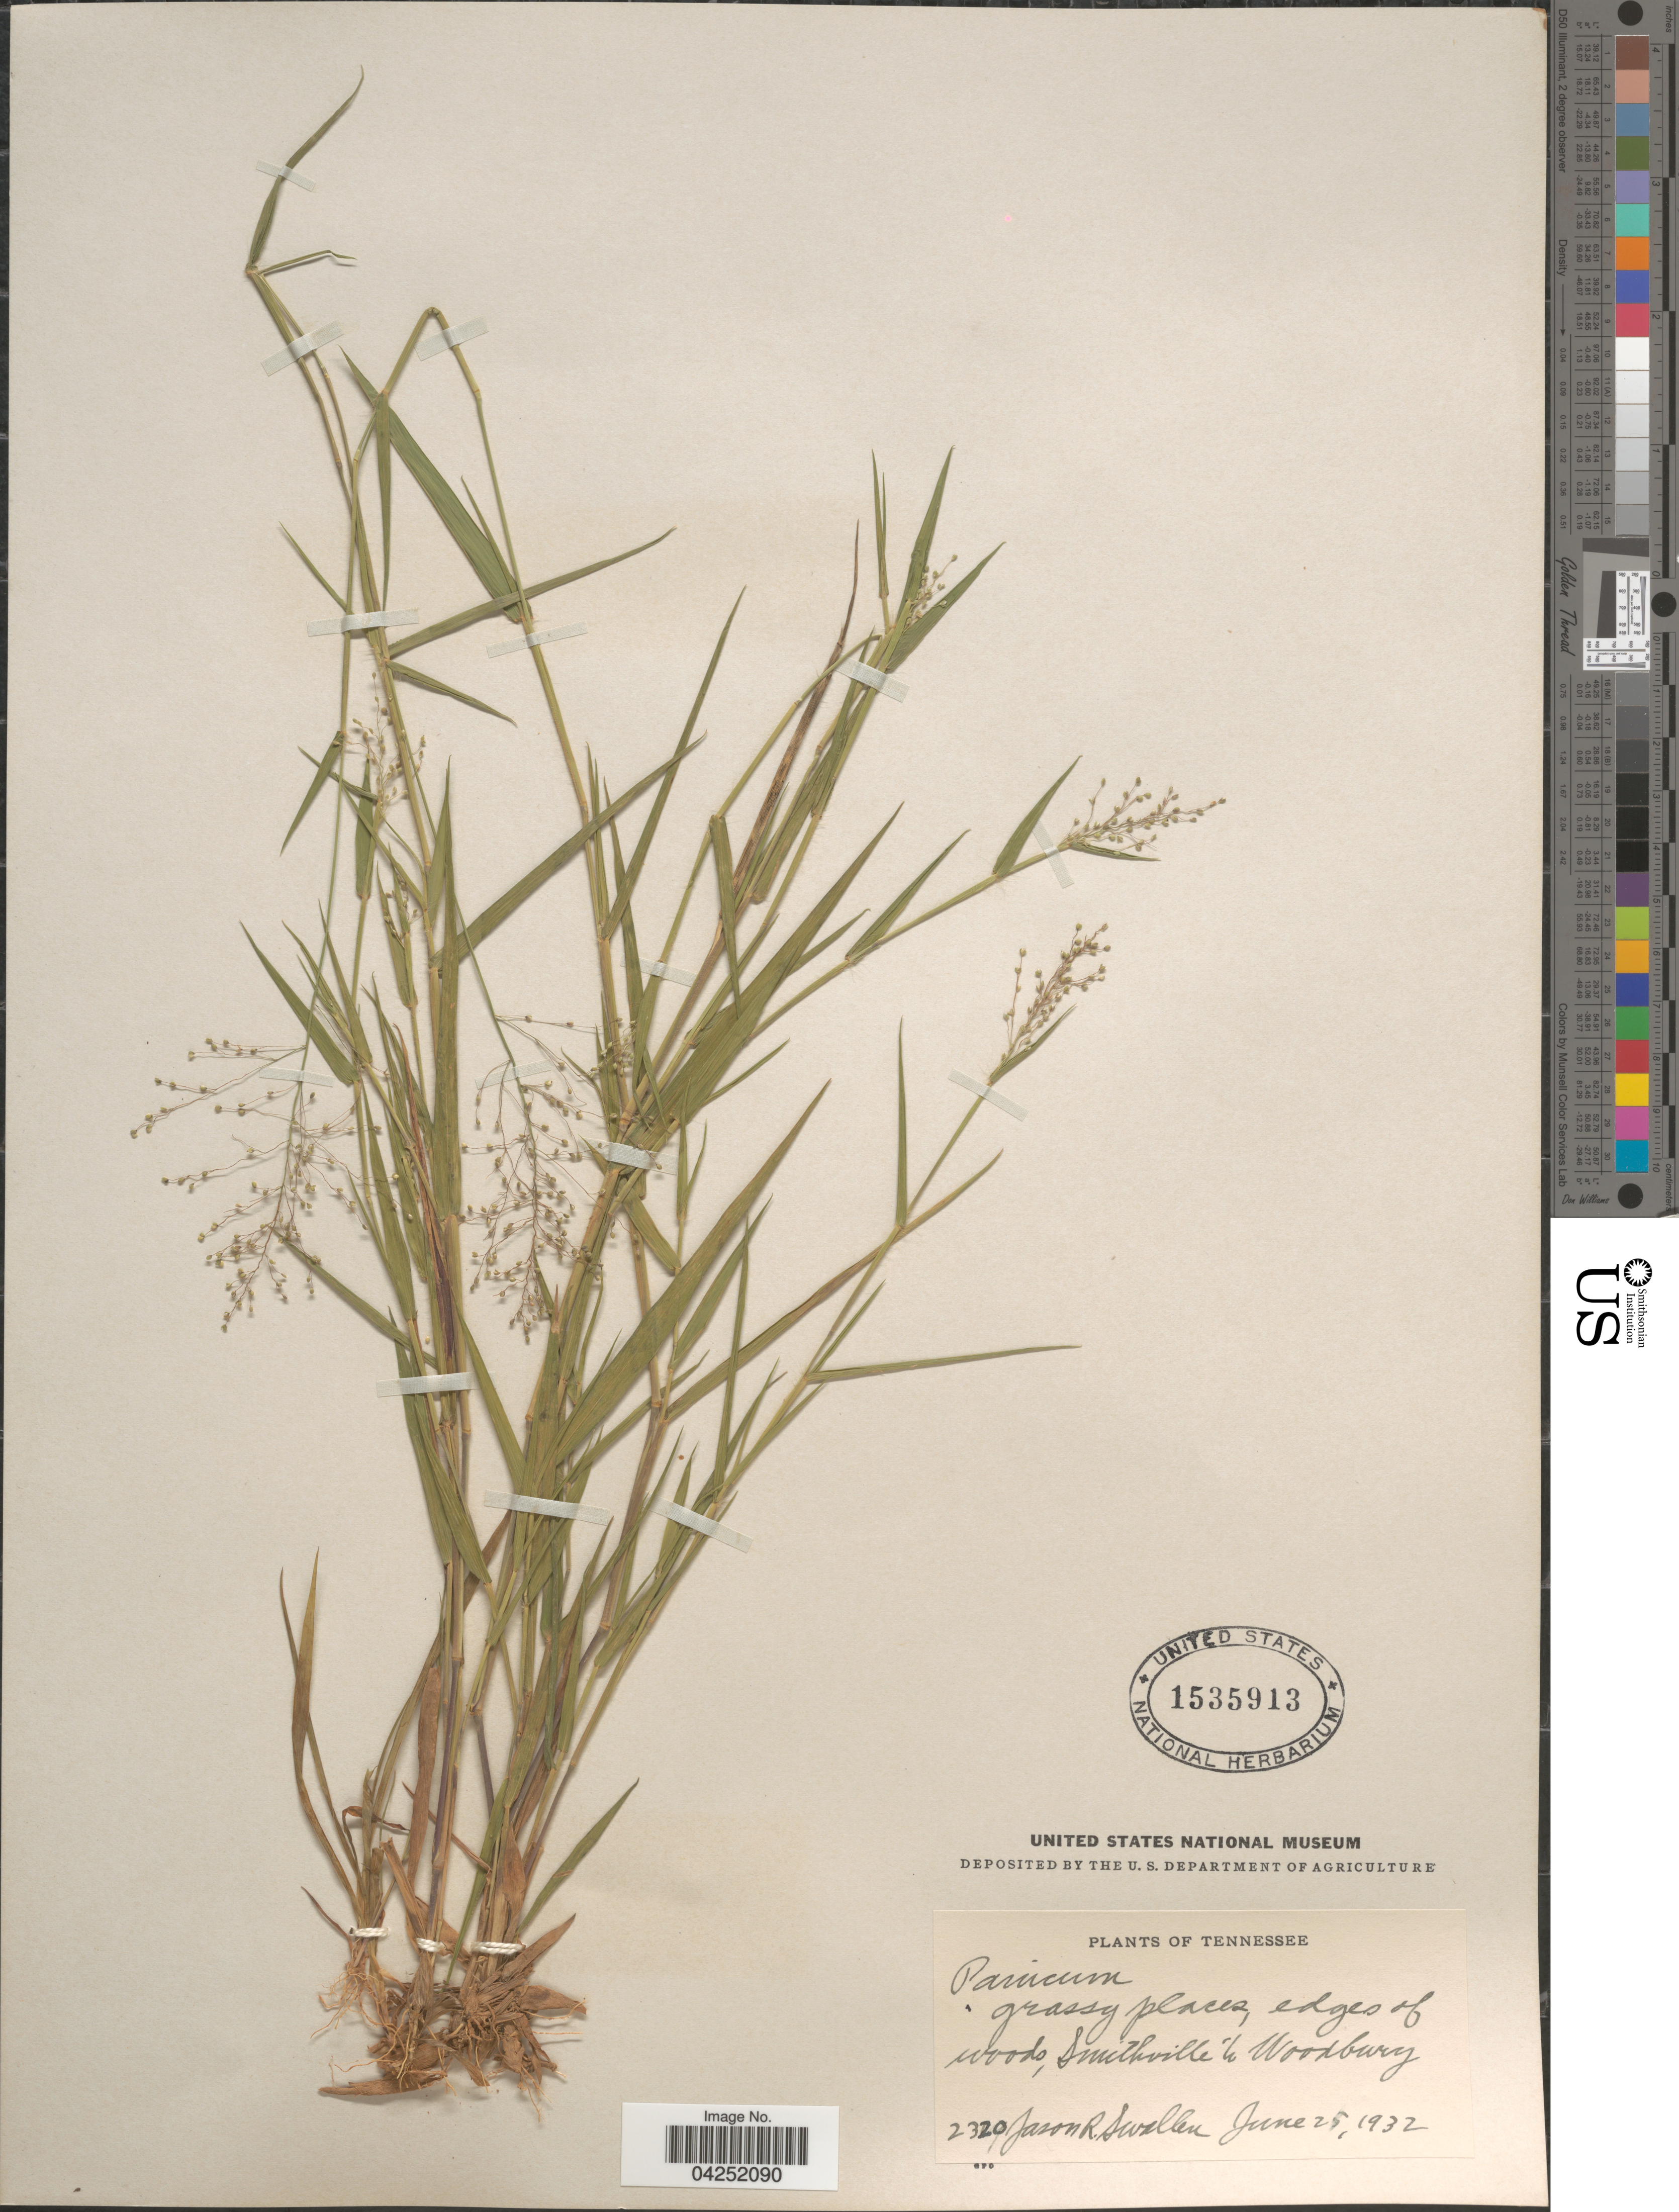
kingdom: Plantae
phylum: Tracheophyta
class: Liliopsida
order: Poales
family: Poaceae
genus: Dichanthelium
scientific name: Dichanthelium acuminatum var. lindheimeri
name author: (Nash) Gould & C.A. Clark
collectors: J. R. Swallen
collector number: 2320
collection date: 1932-06-25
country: United States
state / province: Tennessee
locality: Grassy places, edges of woods, Smithville to Woodbury.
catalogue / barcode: US 1535913